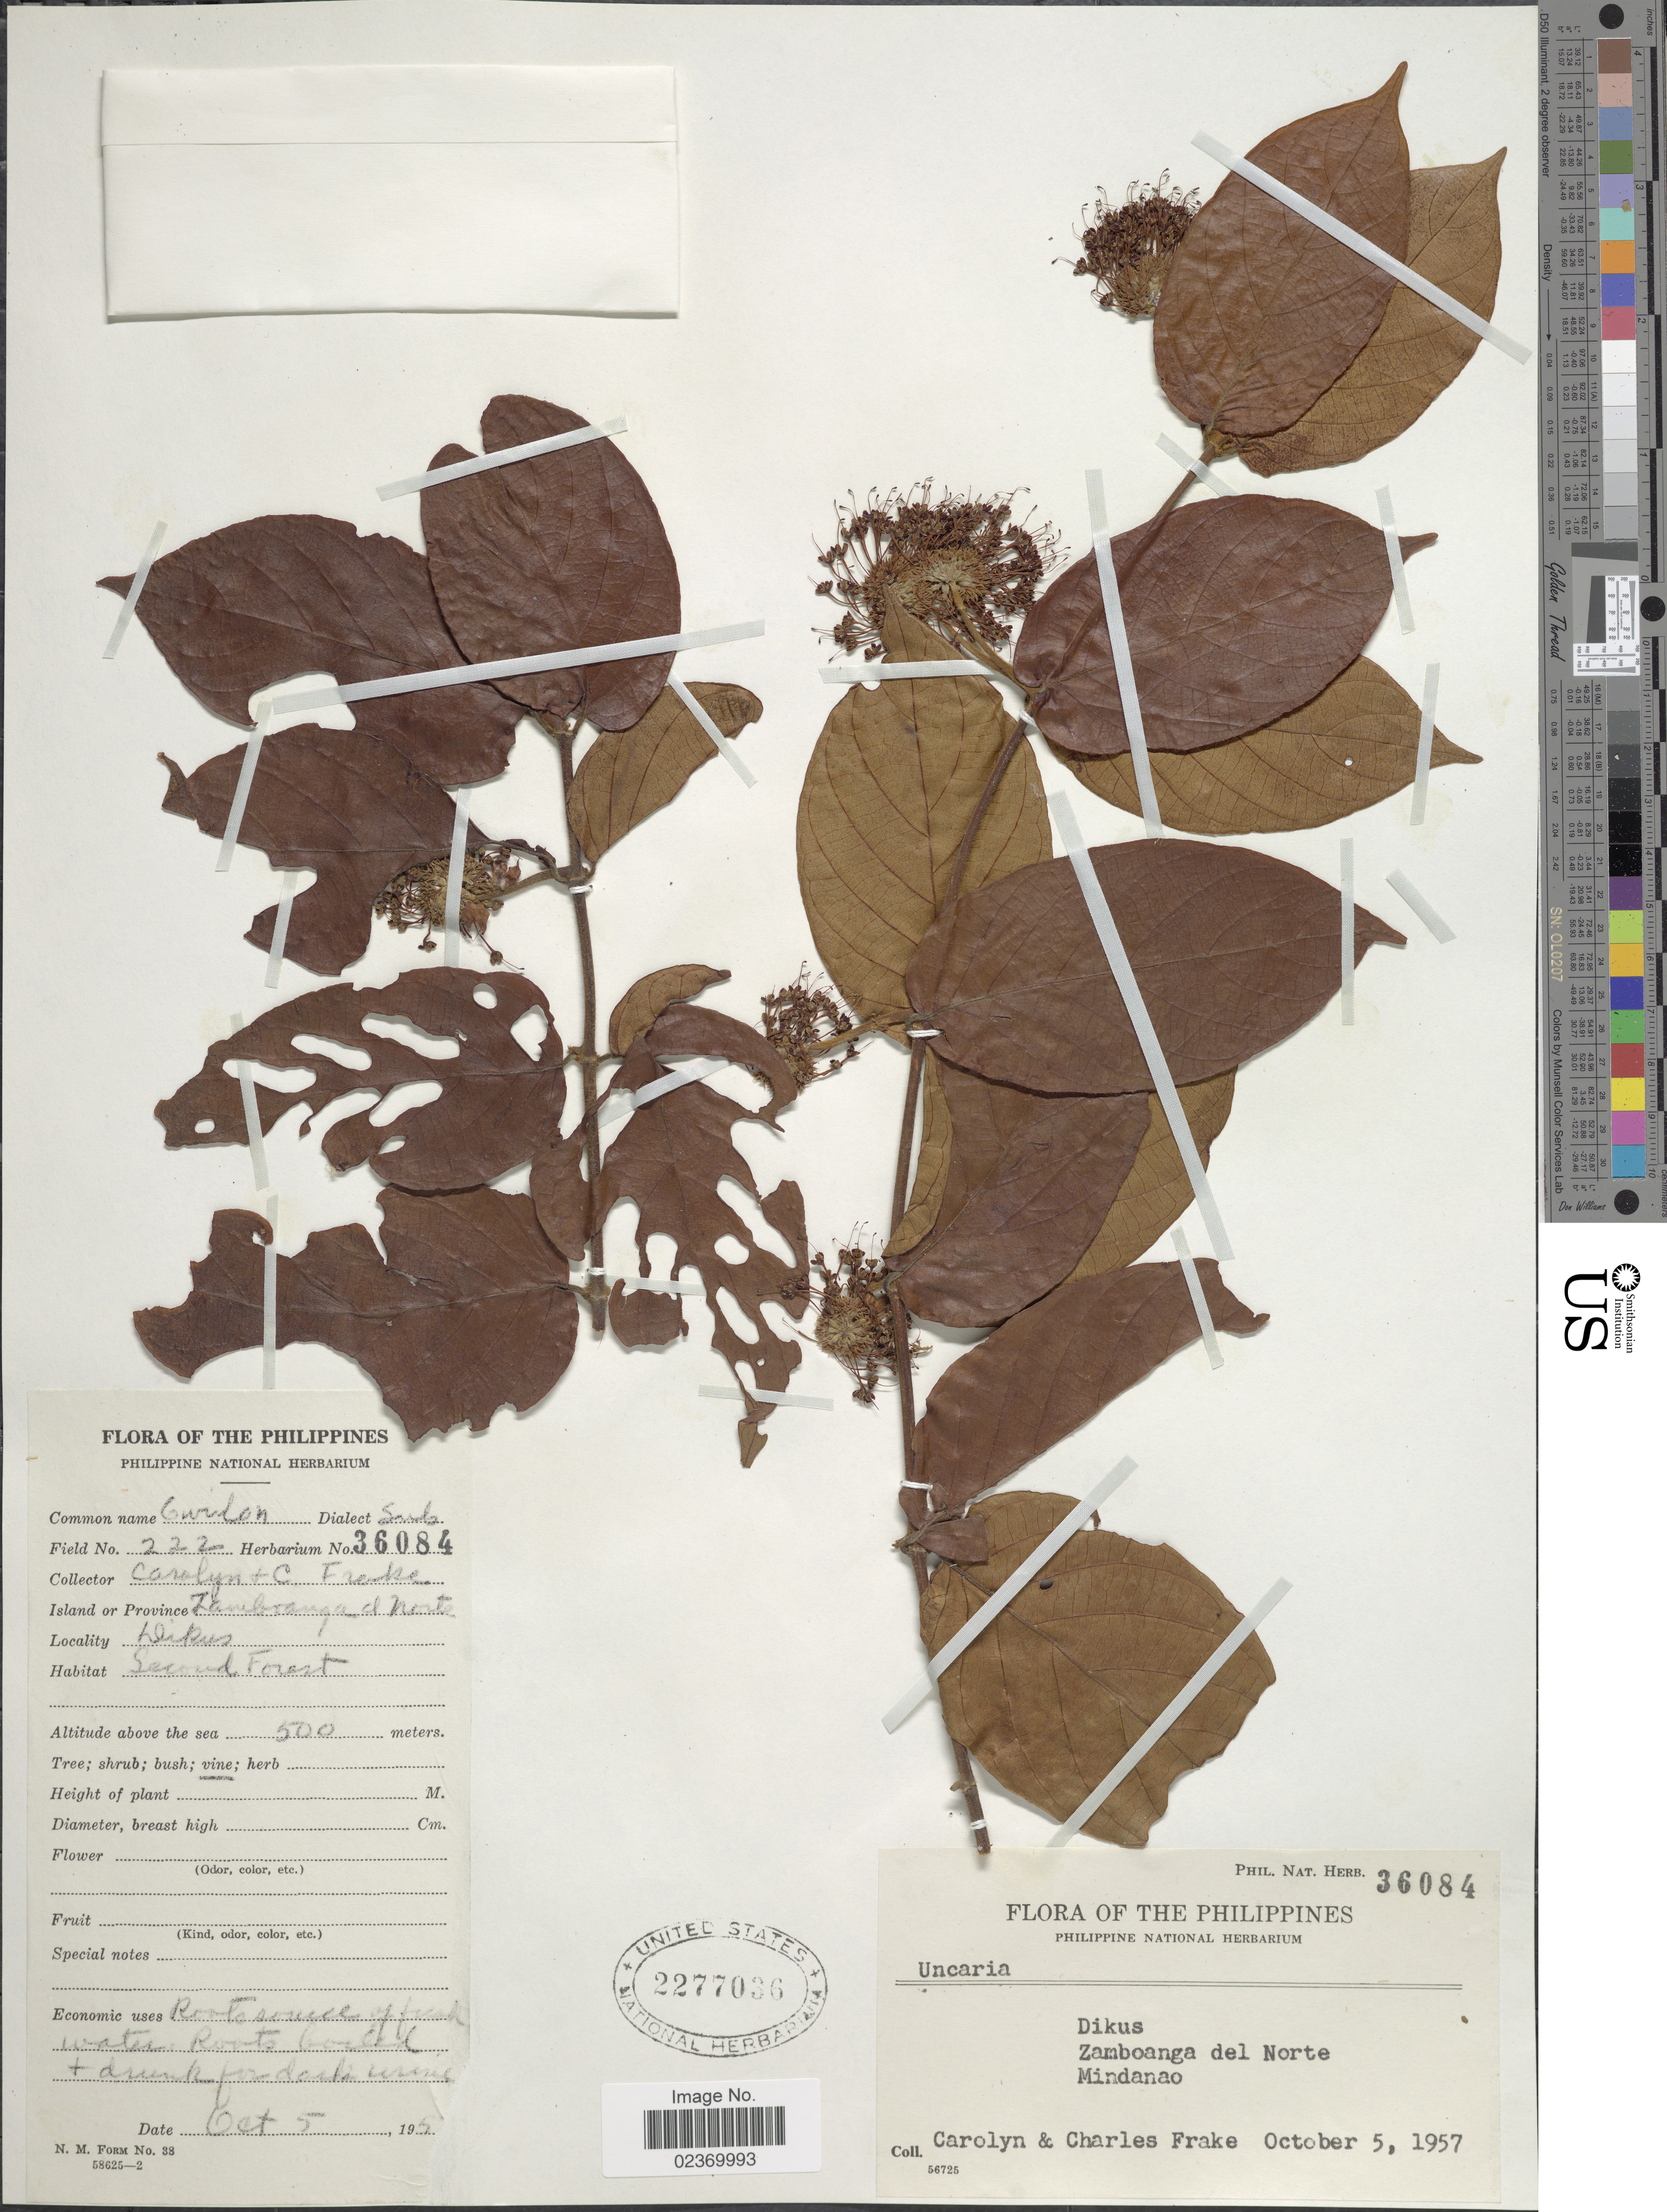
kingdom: Plantae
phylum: Tracheophyta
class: Magnoliopsida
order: Gentianales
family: Rubiaceae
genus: Uncaria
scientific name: Uncaria sp.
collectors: C. M. Frake & C. O. Frake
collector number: Phil. Nat. Herb. 36084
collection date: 1957-10-05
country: Philippines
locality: Dikus, Zamboanga del Norte, Mindanao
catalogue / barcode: US 2277036